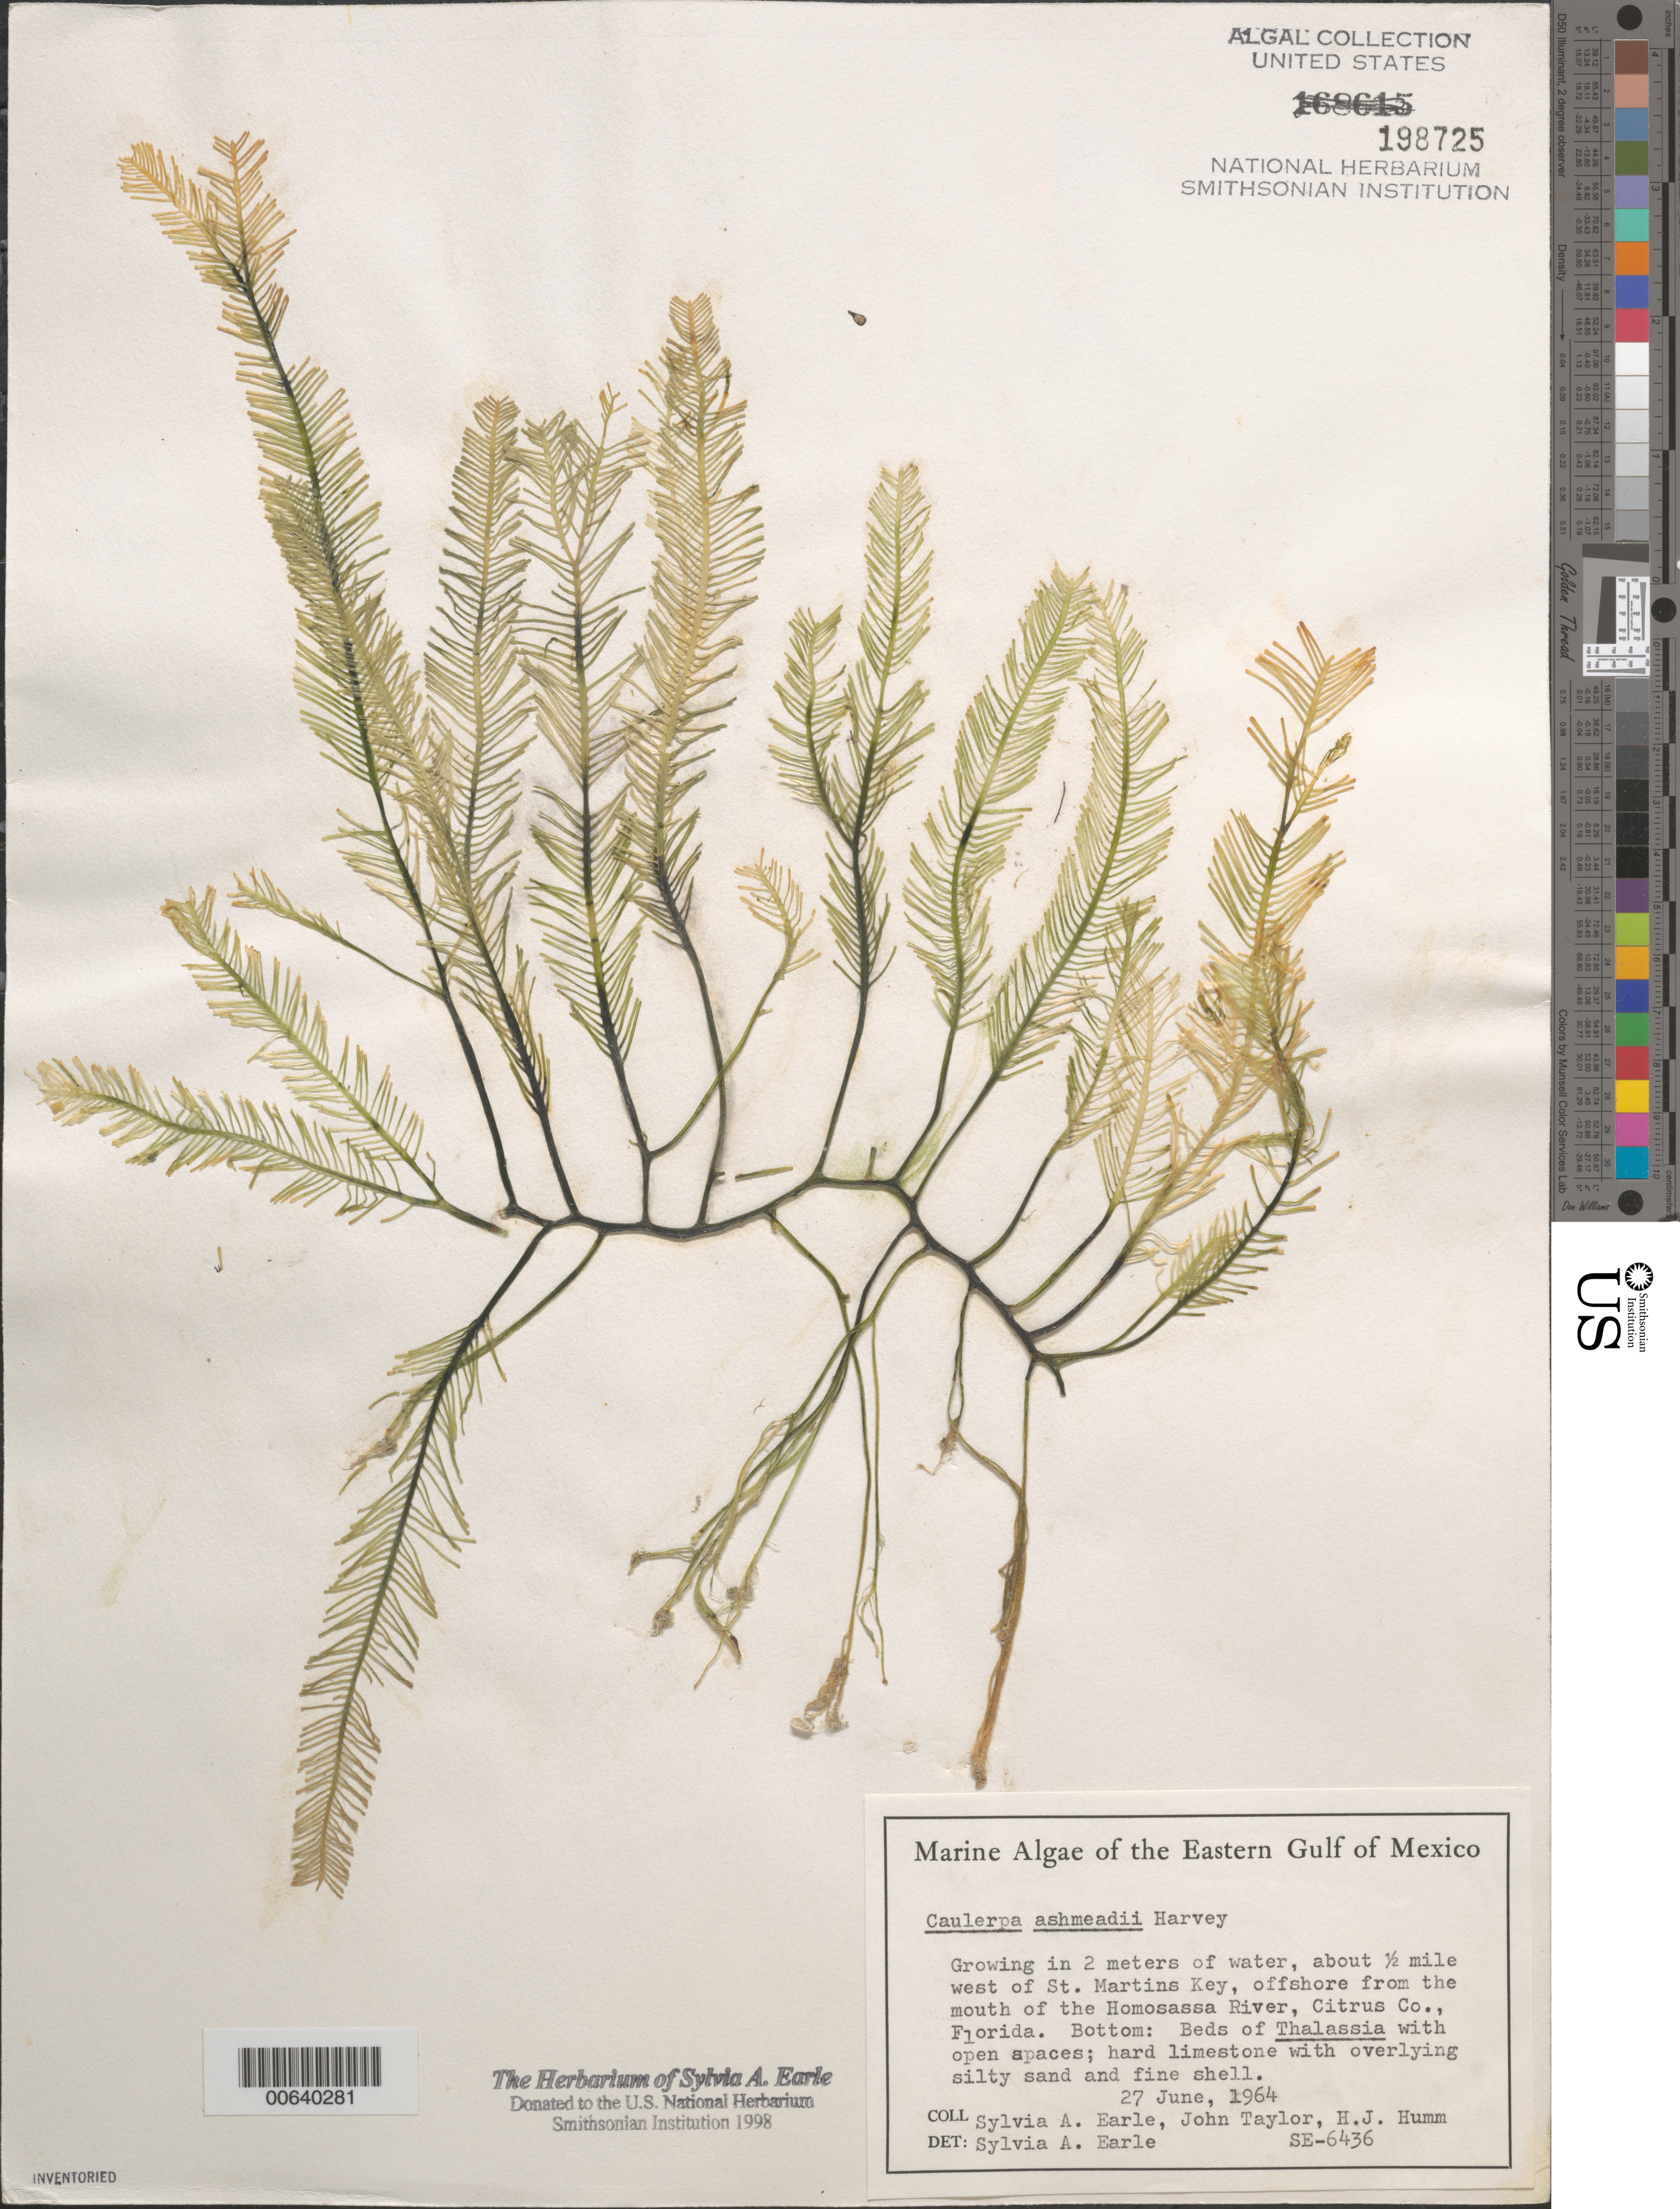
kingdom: Plantae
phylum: Chlorophyta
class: Ulvophyceae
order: Bryopsidales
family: Caulerpaceae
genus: Caulerpa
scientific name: Caulerpa ashmeadii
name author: Harv.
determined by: Earle, S. A.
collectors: S. A. Earle, J. L. Taylor & H. J. Humm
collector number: SE 6436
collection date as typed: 27 Jun 1964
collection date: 1964-06-27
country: United States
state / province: Florida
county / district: Citrus County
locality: Off Homosassa River mouth, ca. 0.5 mile west of St. Martins Keys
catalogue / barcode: US 198725